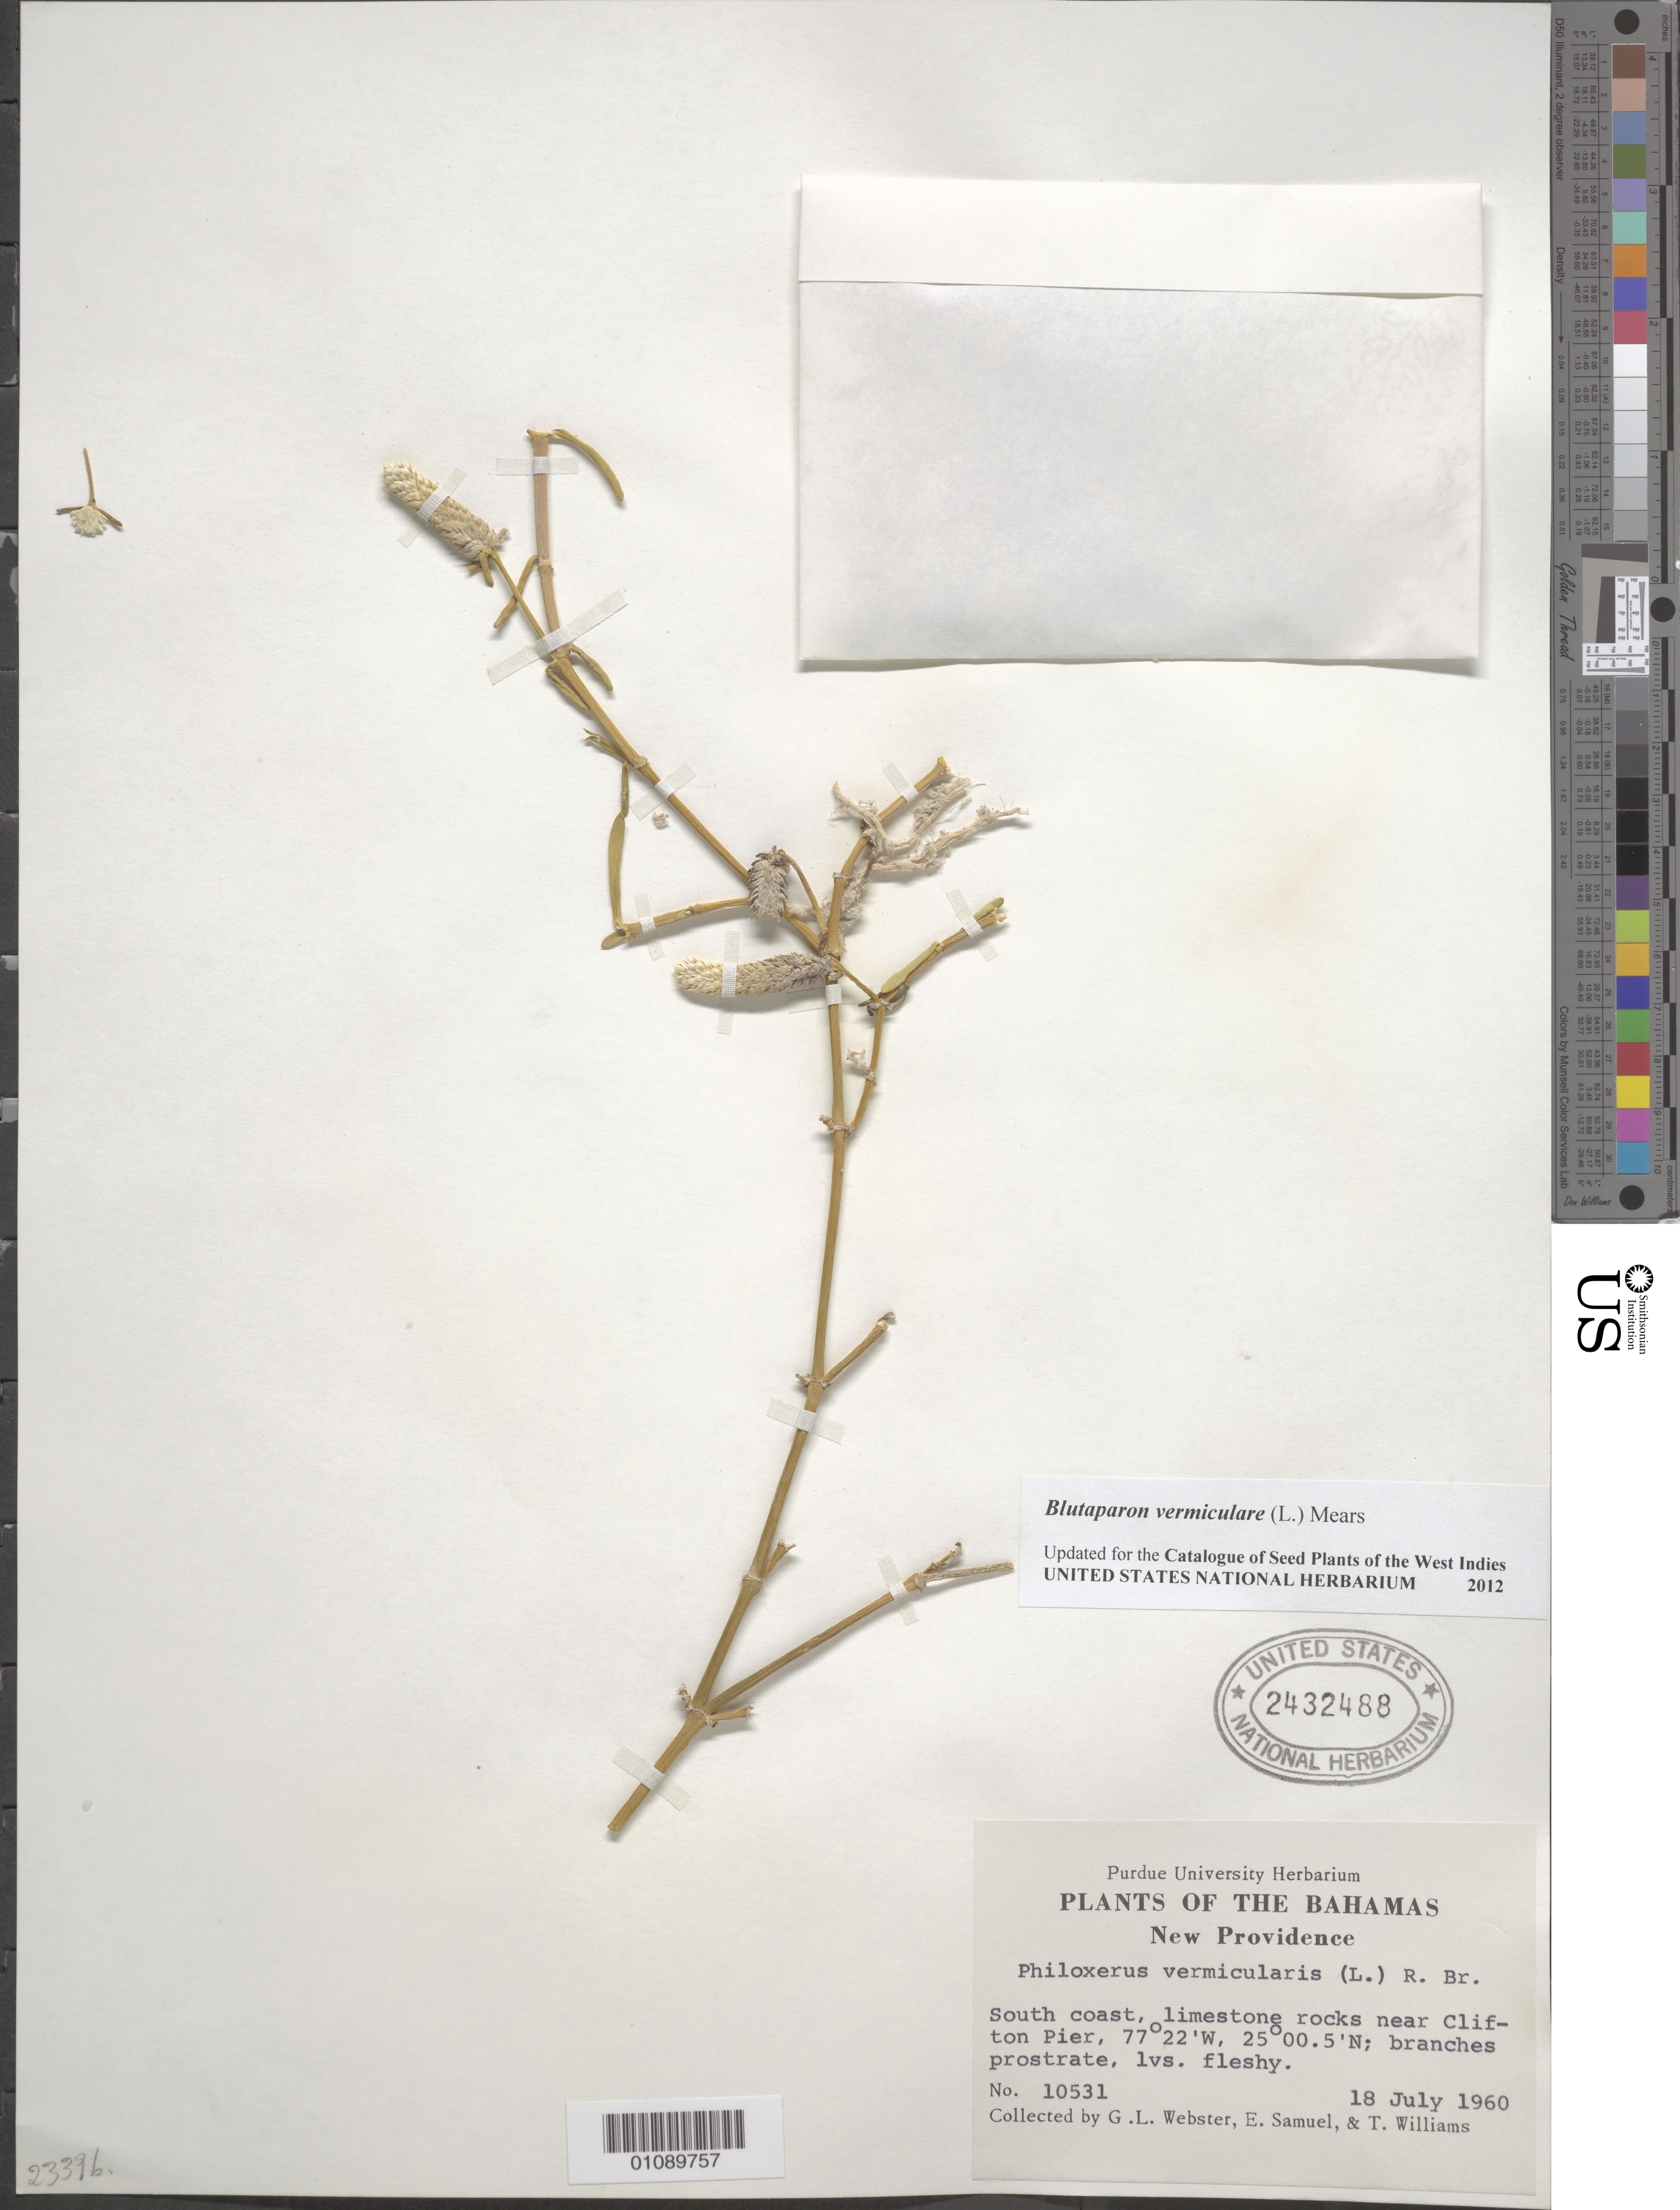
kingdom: Plantae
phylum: Tracheophyta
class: Magnoliopsida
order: Caryophyllales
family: Amaranthaceae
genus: Gomphrena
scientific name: Gomphrena vermicularis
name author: L.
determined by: Strong, Mark T., (BOT), Smithsonian Institution - National Museum of Natural History (UNITED STATES)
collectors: G. L. Webster, E. Samuel & T. Williams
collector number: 10531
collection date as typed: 18 Jul 1960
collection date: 1960-07-18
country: Bahamas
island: New Providence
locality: S coast, near Cliffton Pier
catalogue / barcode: US 2432488